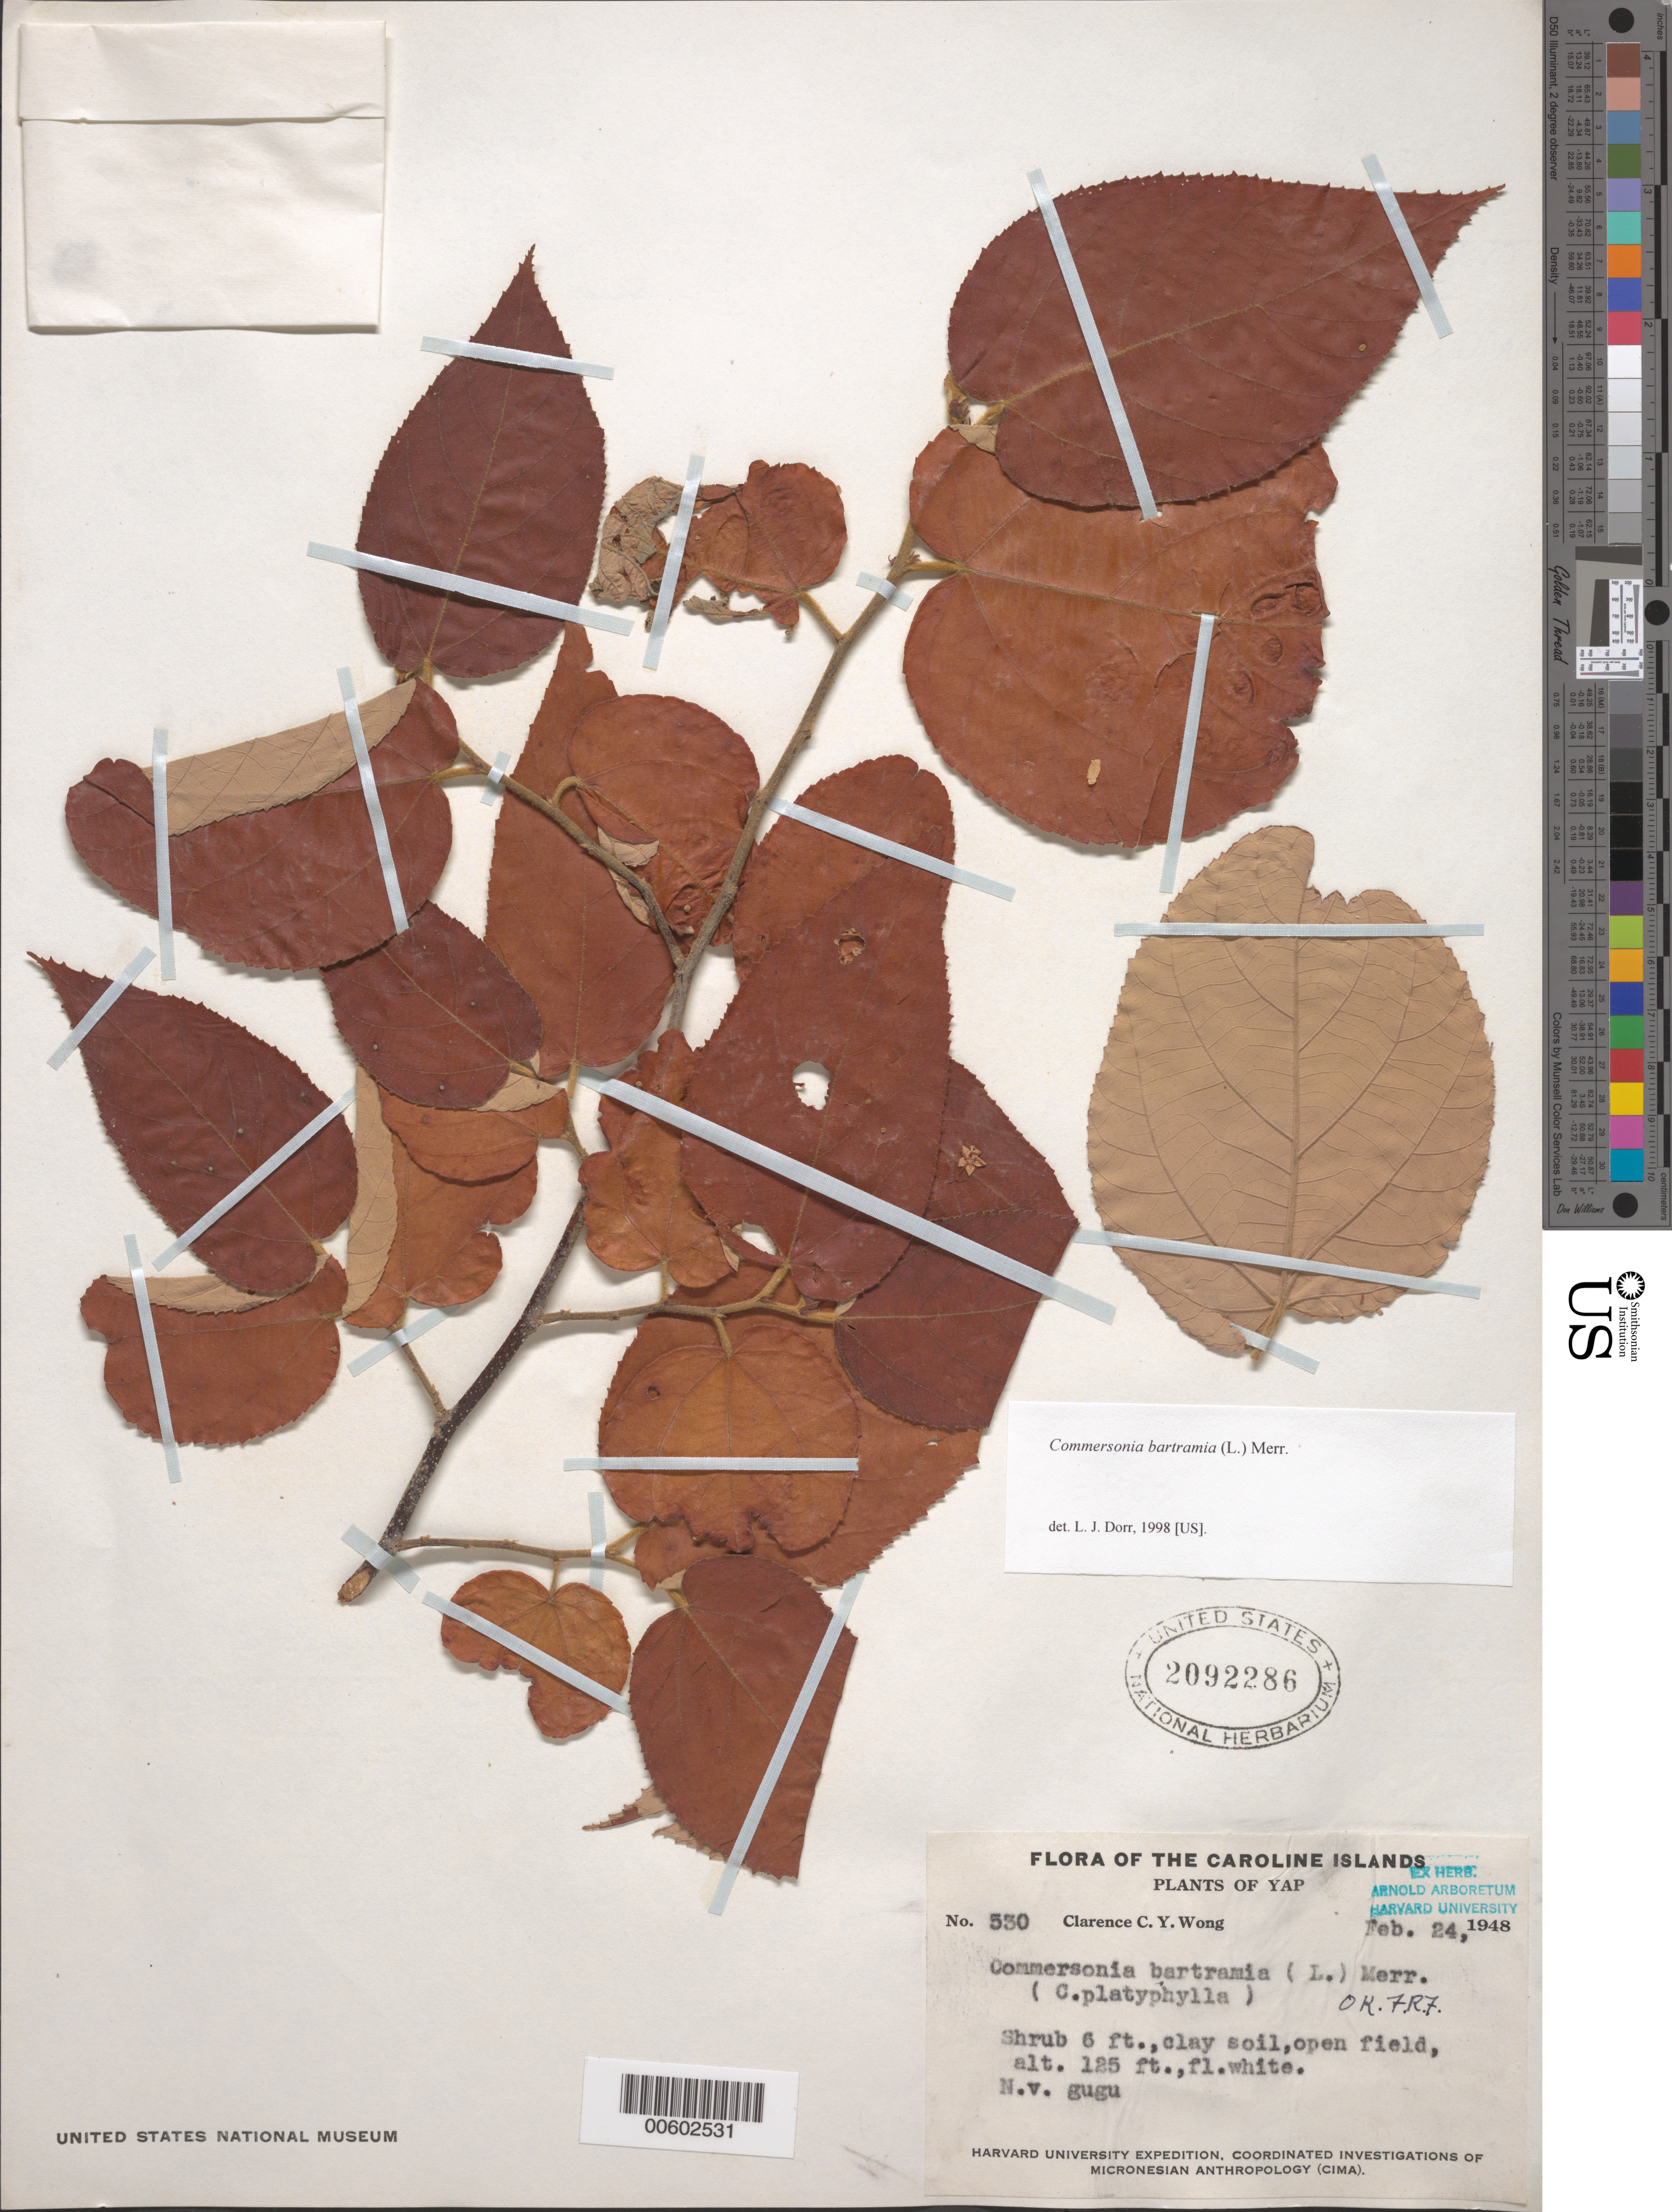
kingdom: Plantae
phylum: Tracheophyta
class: Magnoliopsida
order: Malvales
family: Malvaceae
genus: Commersonia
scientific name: Commersonia bartramia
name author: (L.) Merr.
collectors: C. Wong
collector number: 530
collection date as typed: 24 Feb 1948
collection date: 1948-02-24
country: Micronesia, Federated States of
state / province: Yap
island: Yap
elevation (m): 38.1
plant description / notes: US, A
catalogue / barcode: US 2092286